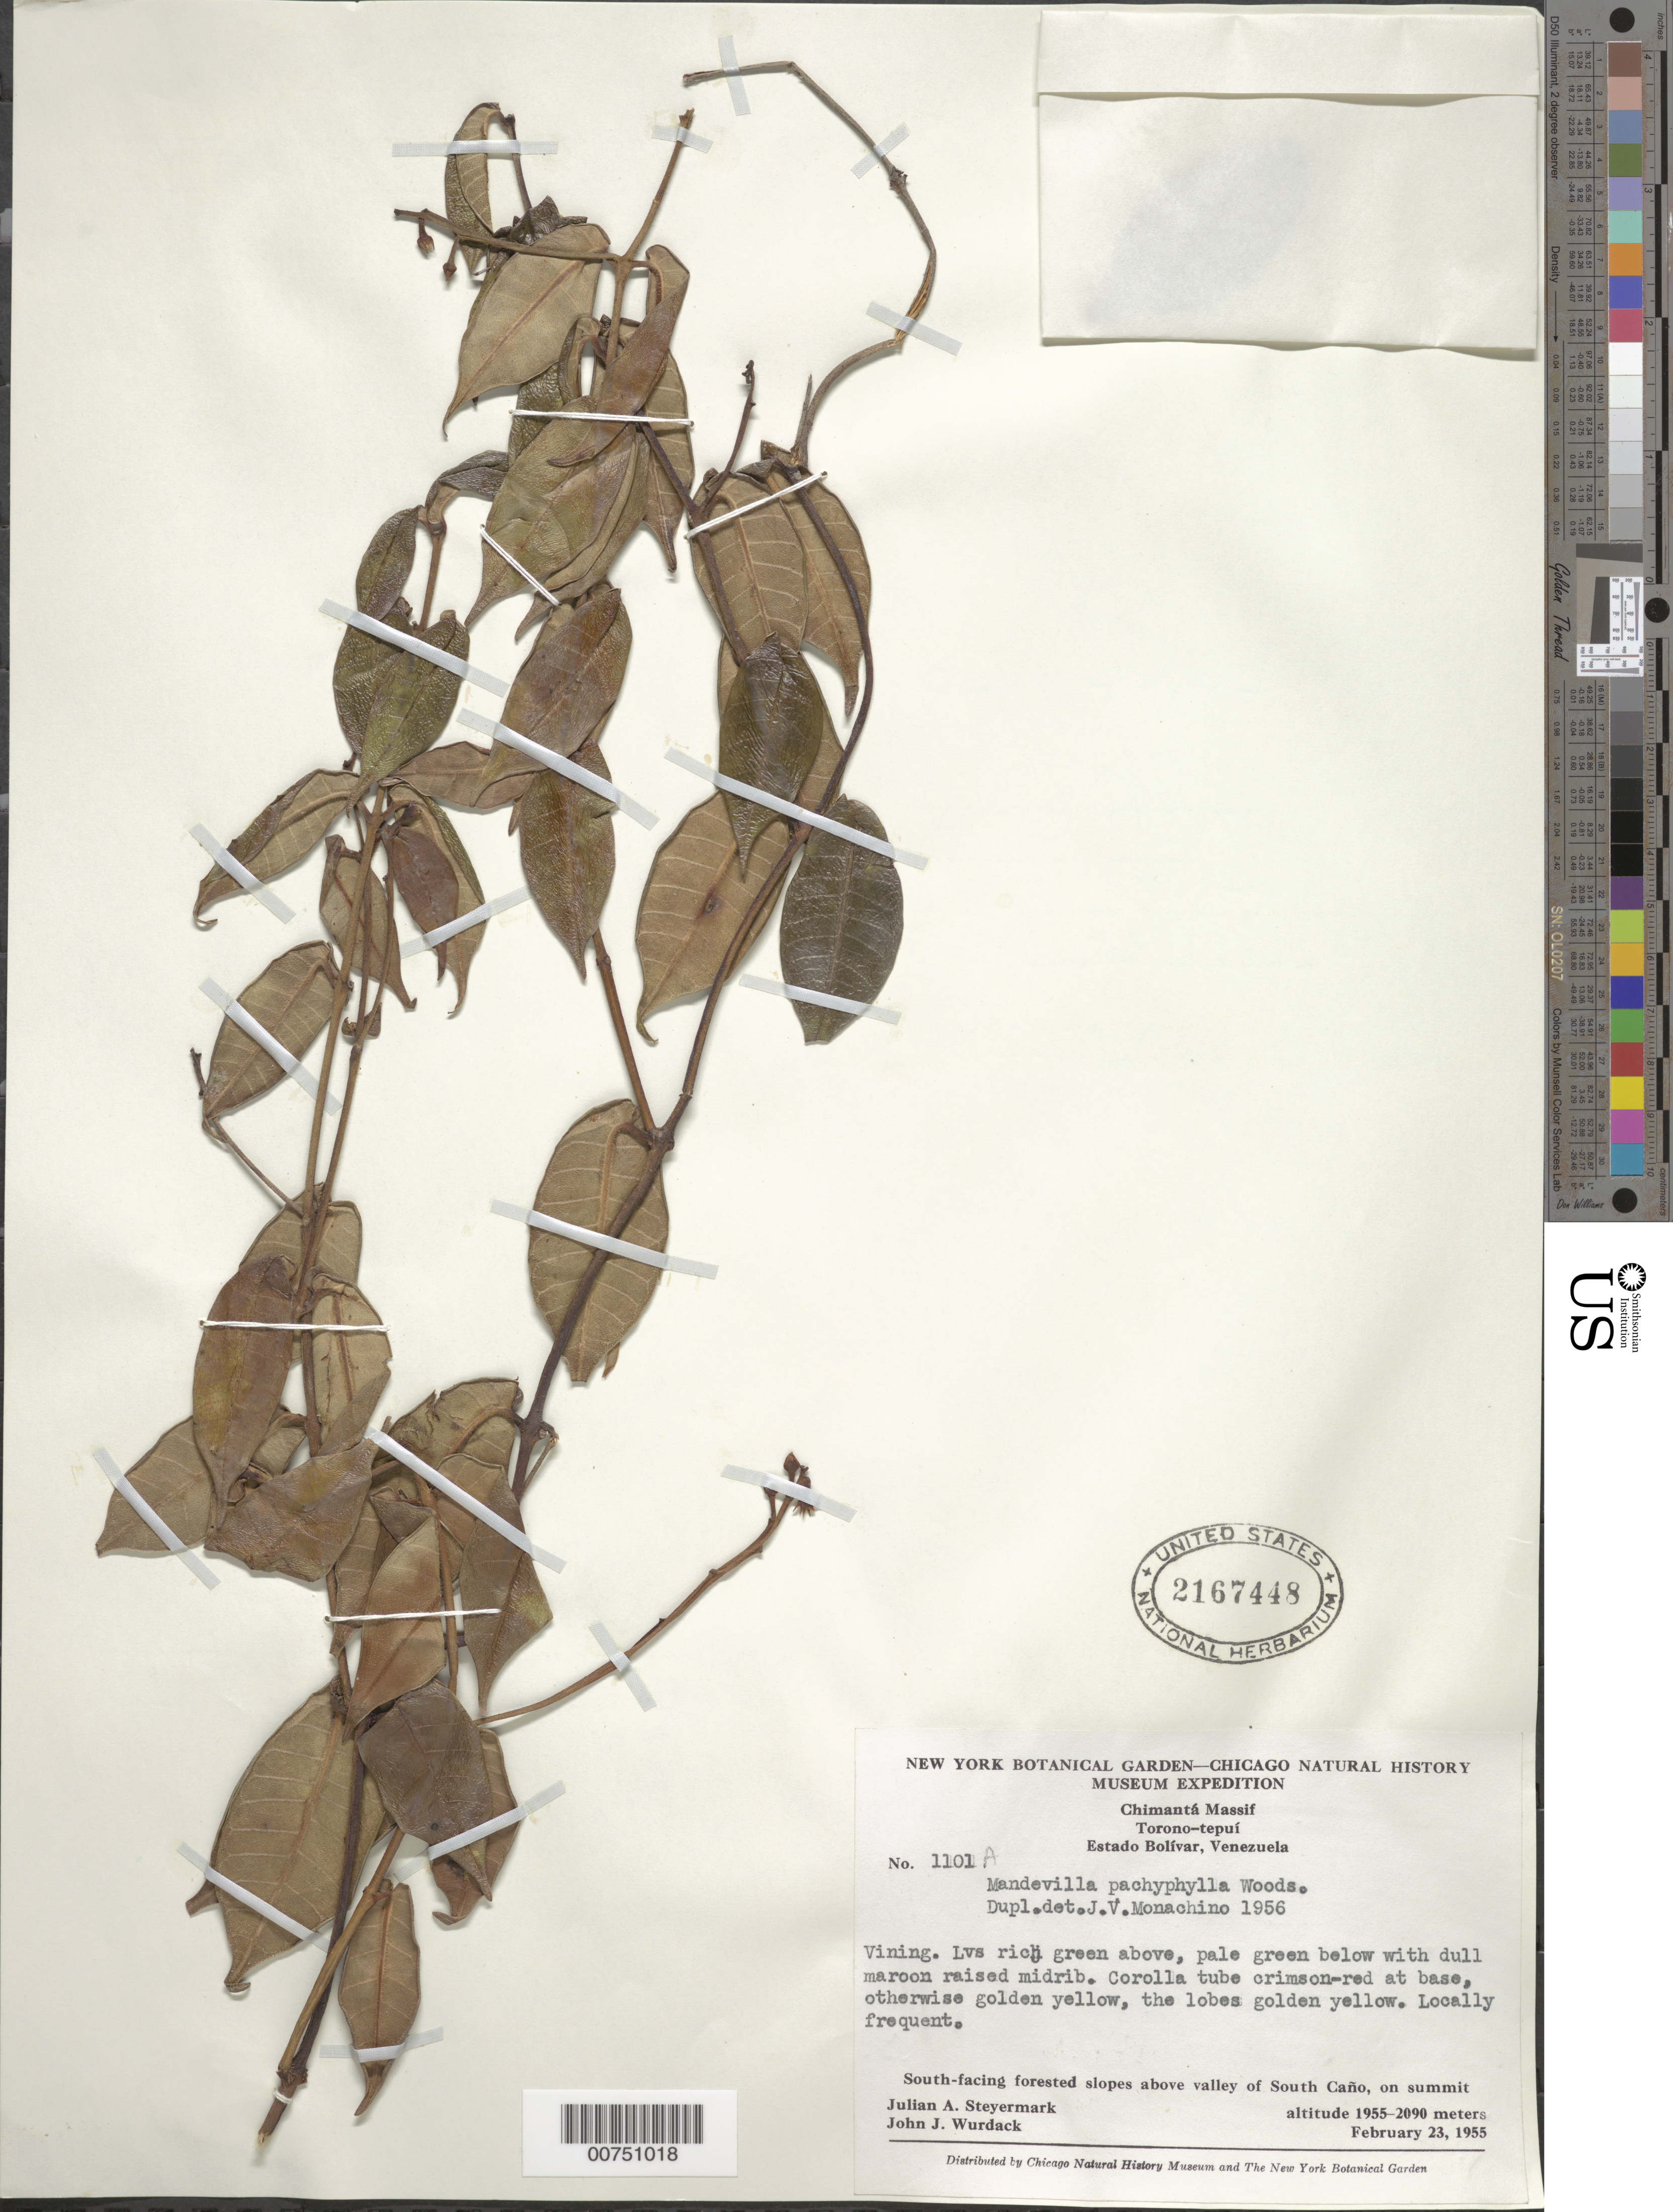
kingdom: Plantae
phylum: Tracheophyta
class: Magnoliopsida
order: Gentianales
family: Apocynaceae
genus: Mandevilla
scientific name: Mandevilla pachyphylla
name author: Woodson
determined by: Monachino, J. V.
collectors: J. Steyermark & J. J. Wurdack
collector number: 55 1101 a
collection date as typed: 23-Feb-55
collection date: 1955-02-23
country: Venezuela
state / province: Bolívar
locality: Chimantá Massif, S facing slopes of South Caño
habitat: Summit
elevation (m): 1955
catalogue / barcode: US 2167448